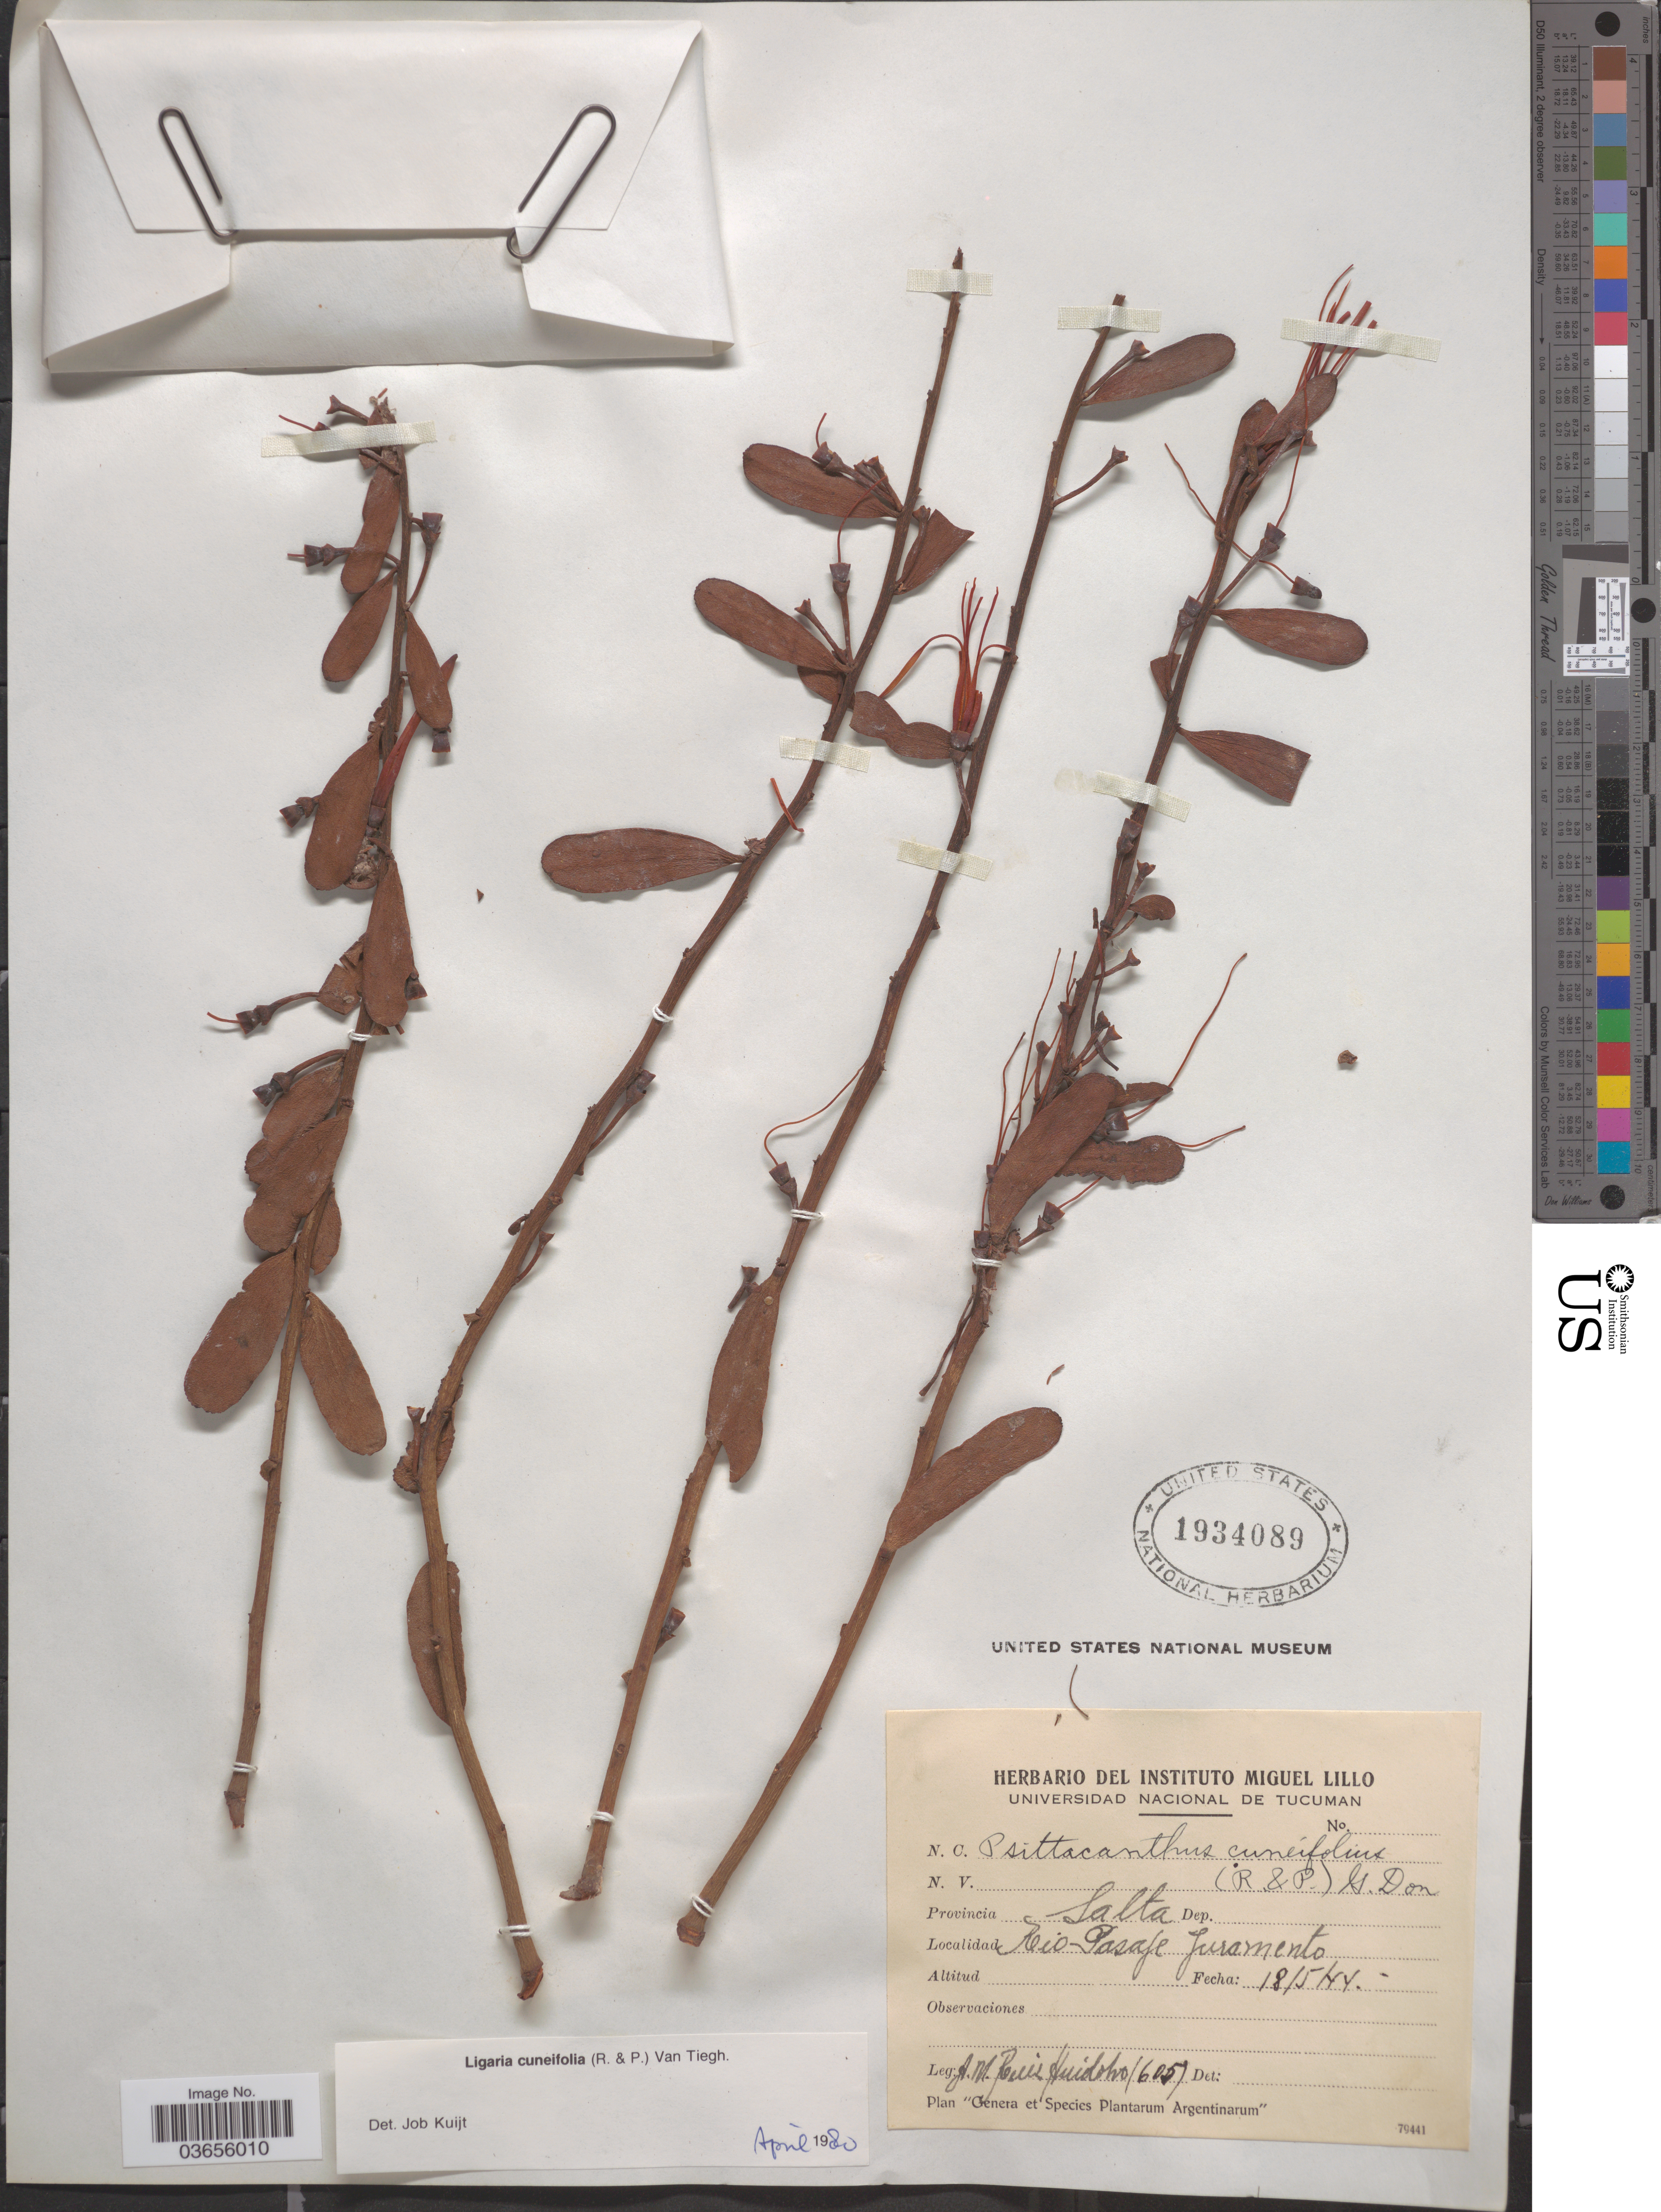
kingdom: Plantae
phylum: Tracheophyta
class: Magnoliopsida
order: Santalales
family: Loranthaceae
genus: Ligaria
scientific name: Ligaria cuneifolia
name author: (Ruiz & Pav.) Tiegh.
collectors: A. Ruiz Huidobo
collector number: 605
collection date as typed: Transcribed d/m/y: 18/5/44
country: Argentina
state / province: Salta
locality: Rio Pasage Juramento.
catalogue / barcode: US 1934089